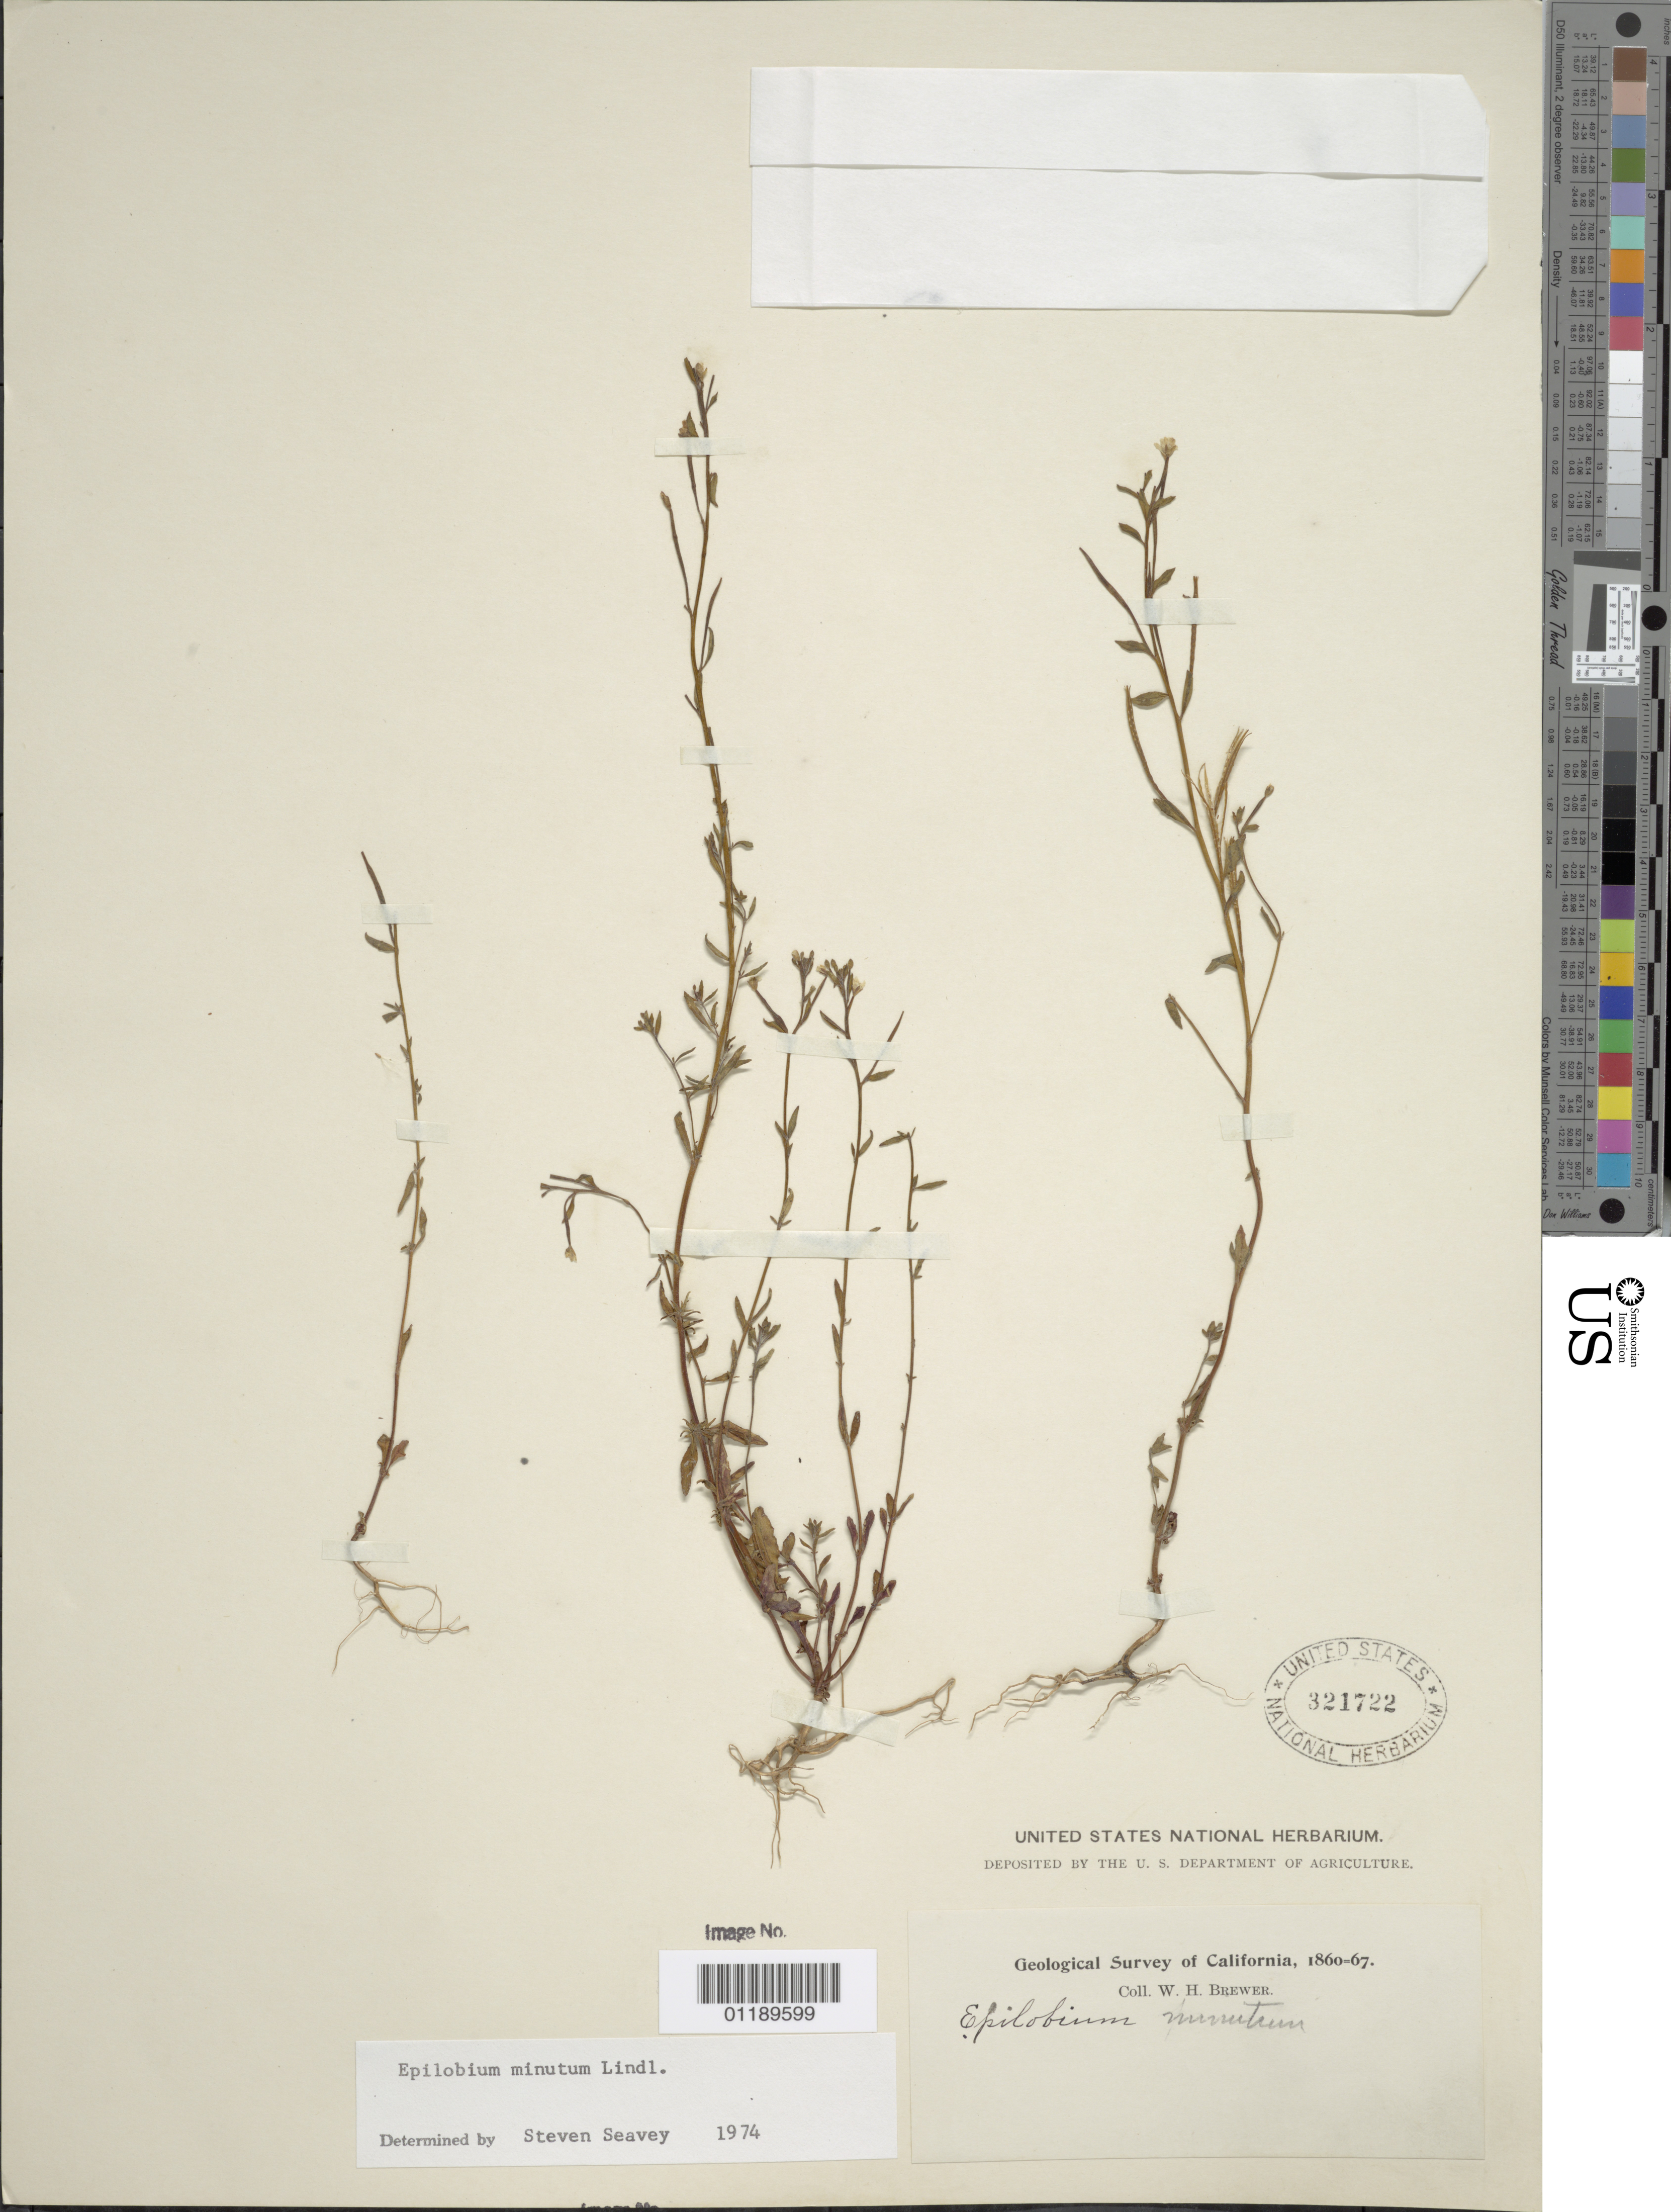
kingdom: Plantae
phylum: Tracheophyta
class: Magnoliopsida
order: Myrtales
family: Onagraceae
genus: Epilobium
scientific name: Epilobium minutum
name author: Lindl. ex Lehm.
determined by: Seavey, S.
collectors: W. H. Brewer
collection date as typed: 1860 to -- --- 1867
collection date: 1860/1867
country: United States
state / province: California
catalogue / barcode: US 321722